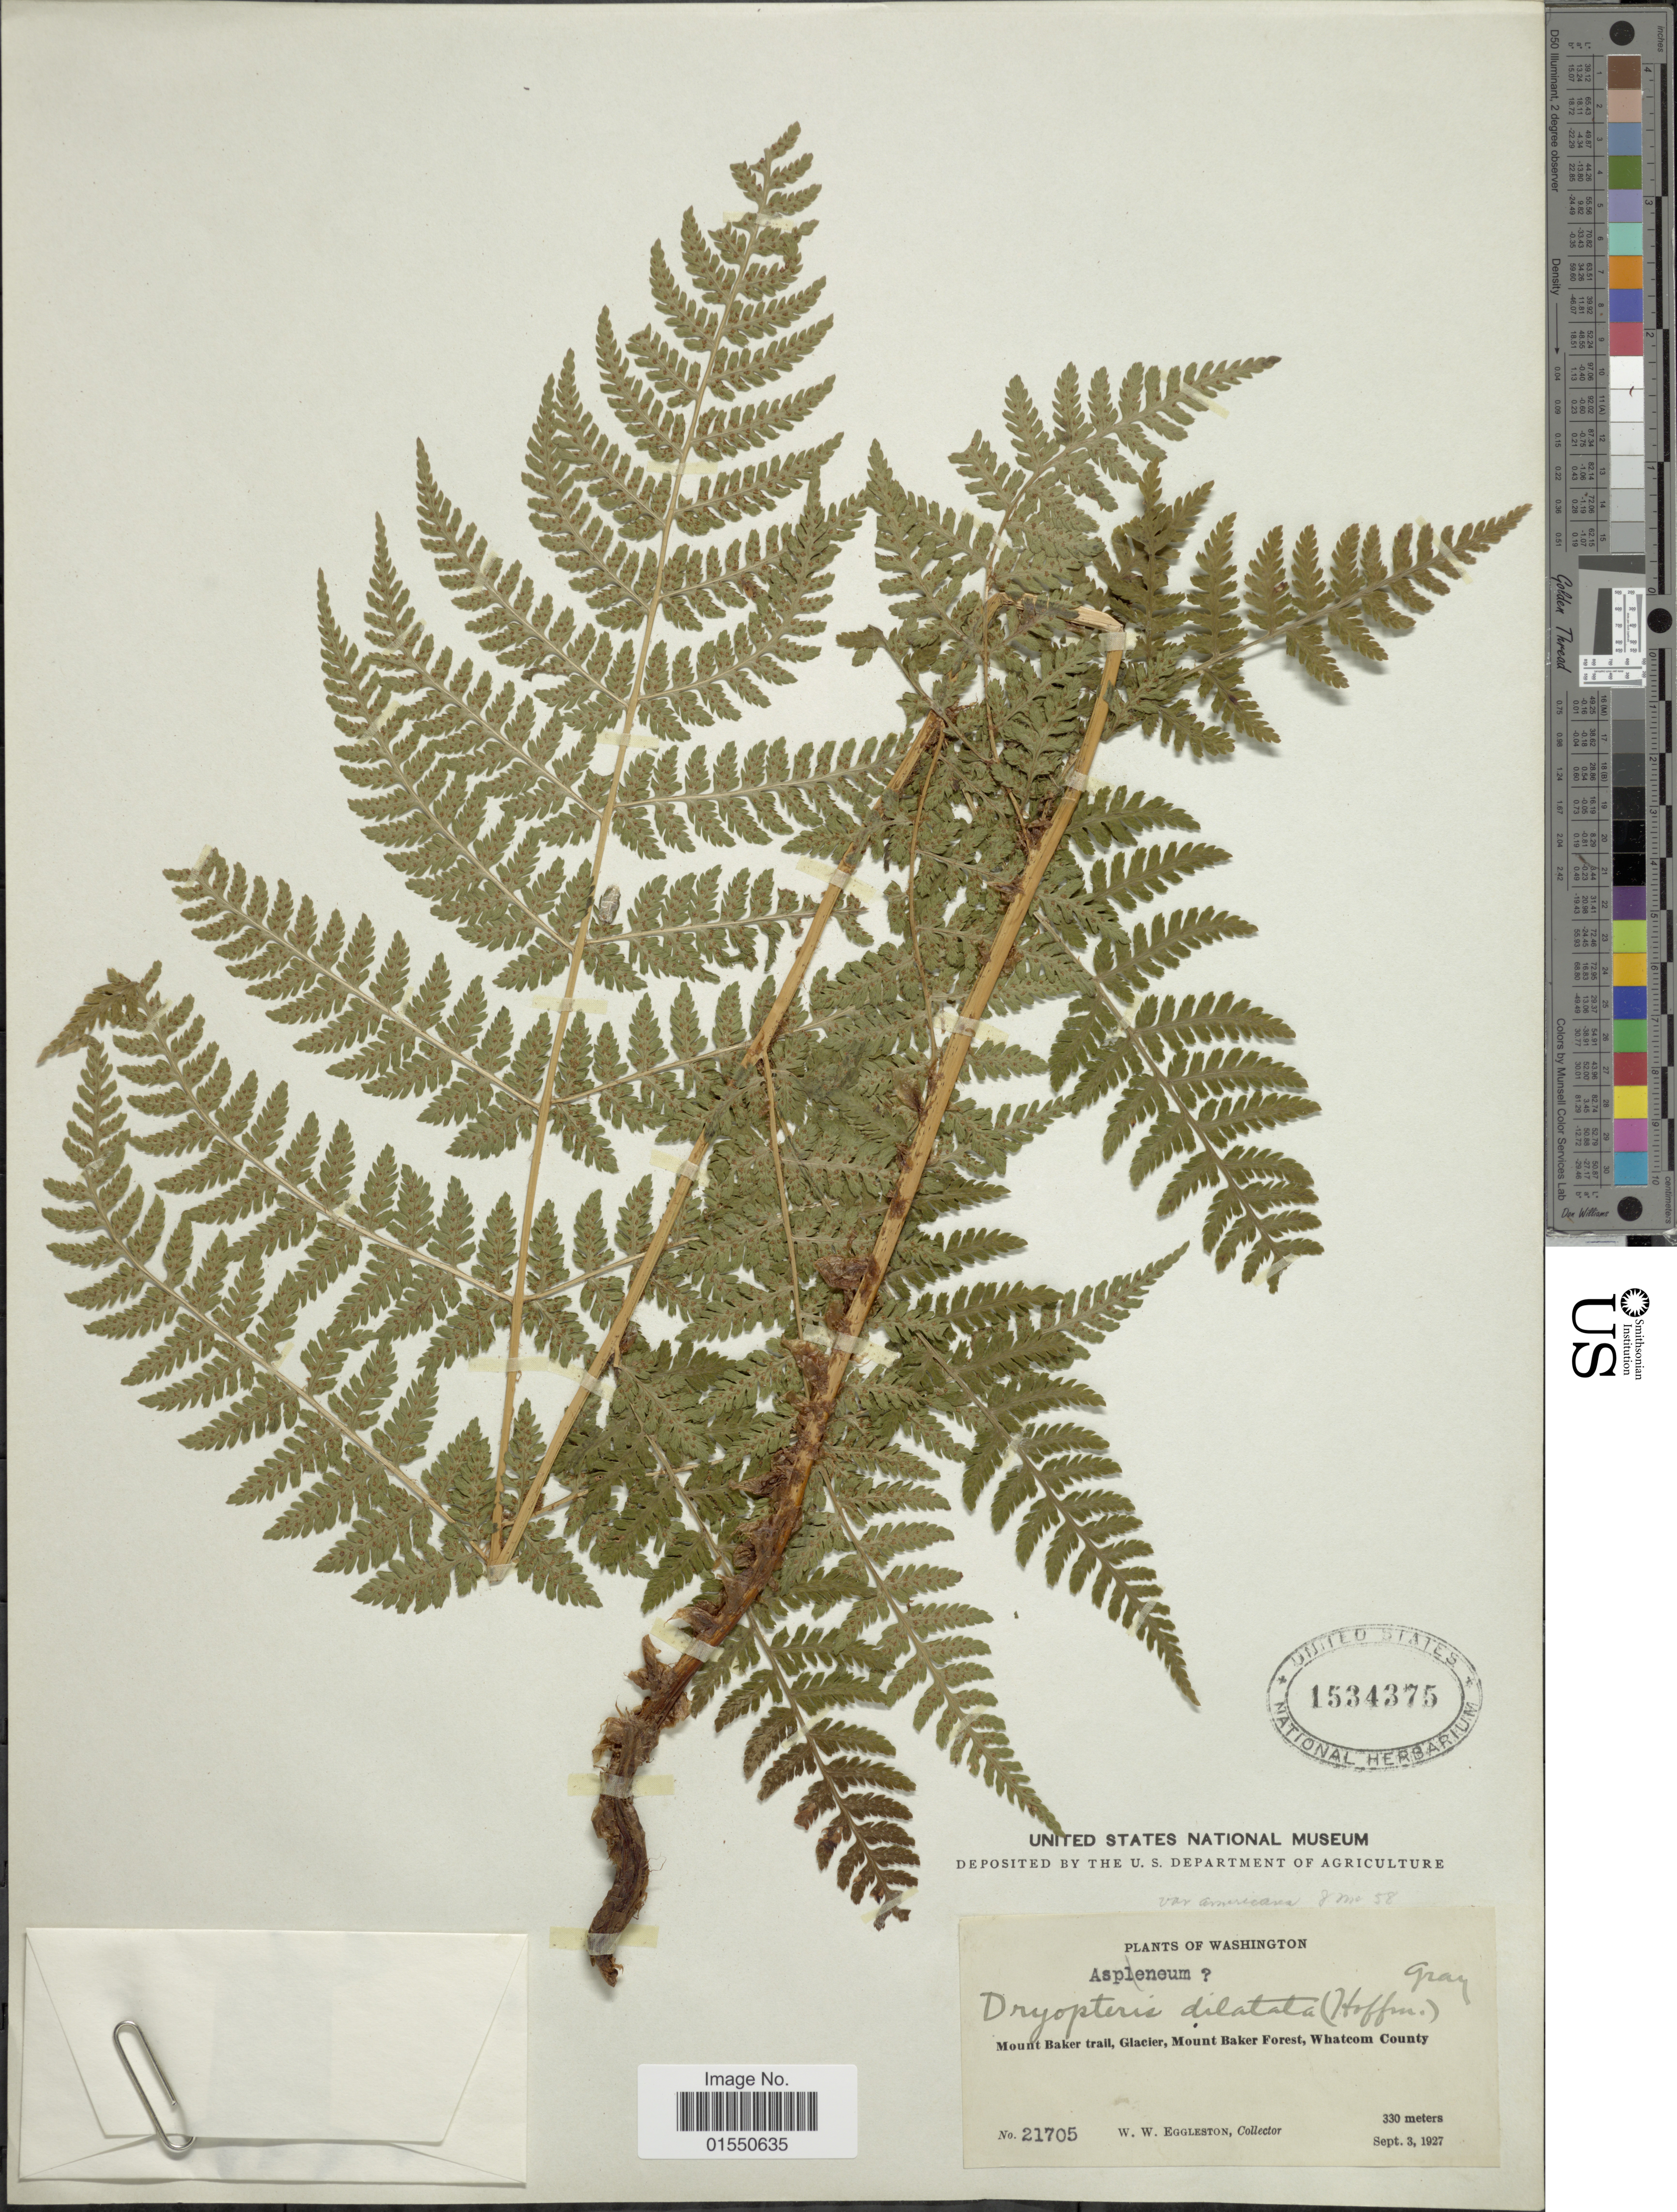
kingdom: Plantae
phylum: Tracheophyta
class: Polypodiopsida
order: Polypodiales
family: Dryopteridaceae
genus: Dryopteris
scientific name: Dryopteris expansa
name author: (C. Presl) Fraser-Jenk. & Jermy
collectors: W. W. Eggleston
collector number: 21705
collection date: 1927-09-03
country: United States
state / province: Washington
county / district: Whatcom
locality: Mount Baker trail, Glacier, Mount Baker Forest, Whatcom County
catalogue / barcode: US 1534375